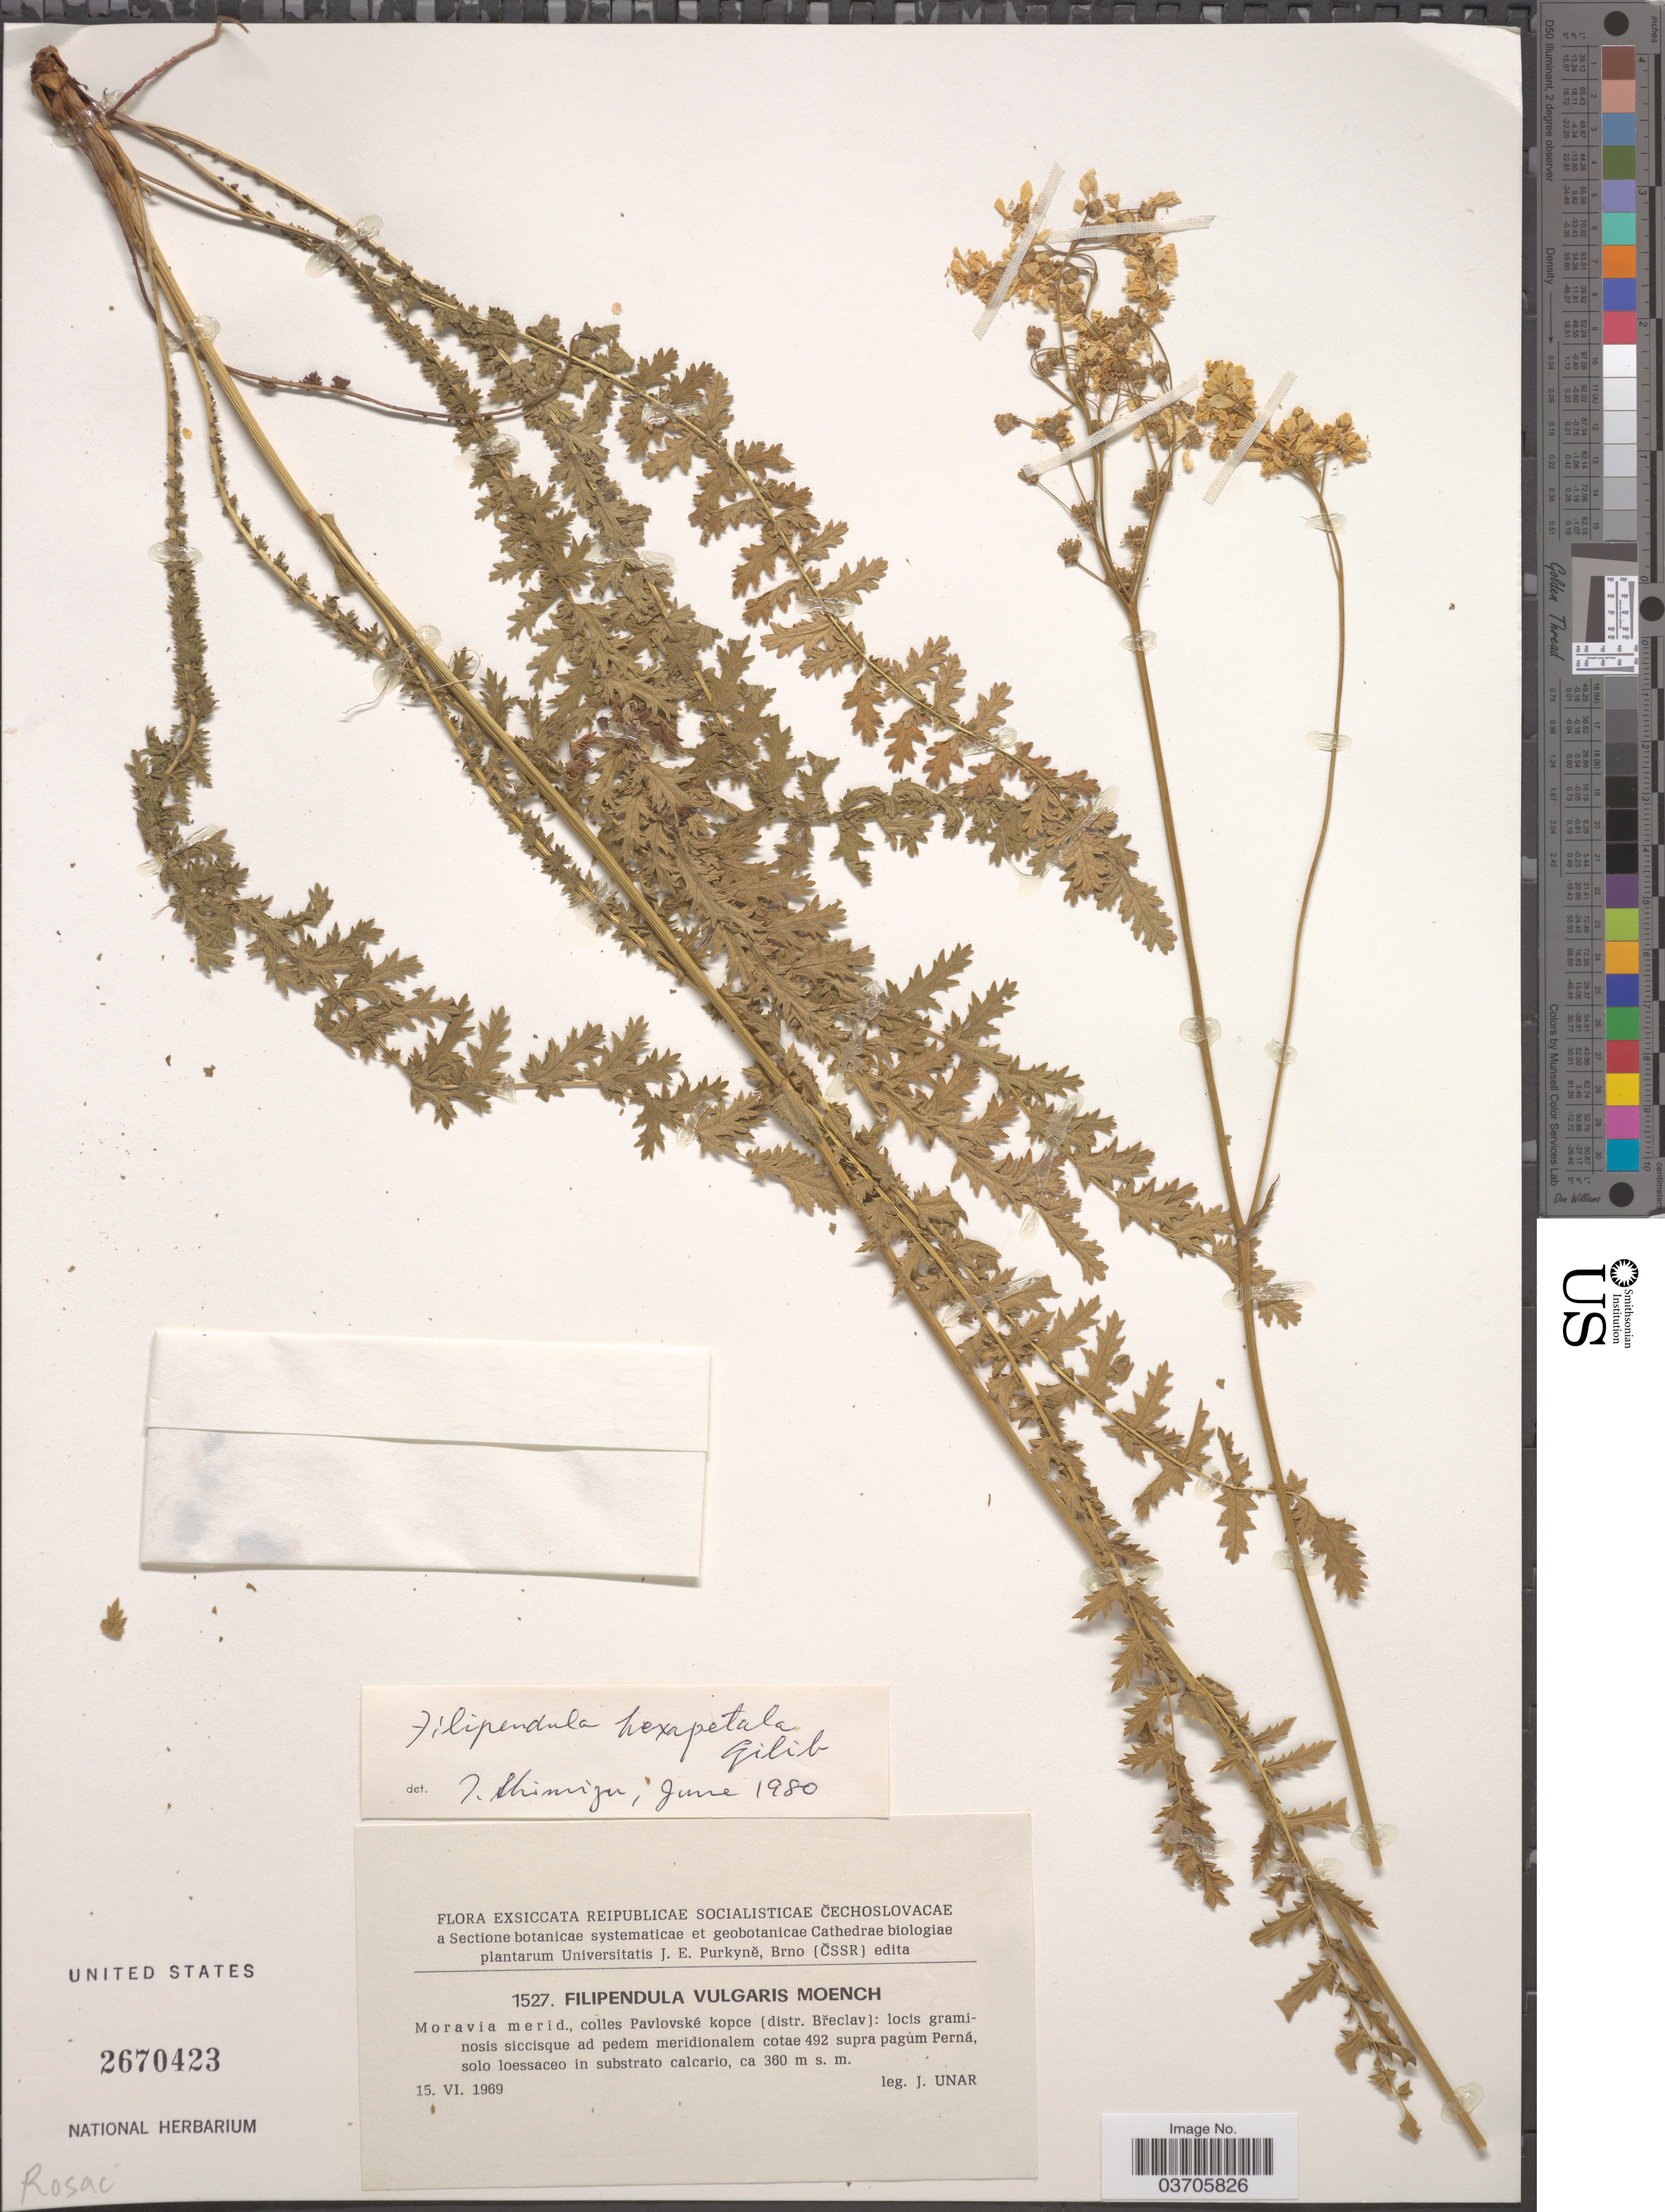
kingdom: Plantae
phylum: Tracheophyta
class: Magnoliopsida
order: Rosales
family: Rosaceae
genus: Filipendula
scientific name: Filipendula vulgaris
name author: Moench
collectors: J. Unar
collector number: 1527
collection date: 1969-06-15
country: Czechia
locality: Reipublicae Socialisticae Čechoslovacae. Moravia merid., colles Pavlovské kopce [distr. Břeclav].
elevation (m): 360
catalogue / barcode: US 2670423